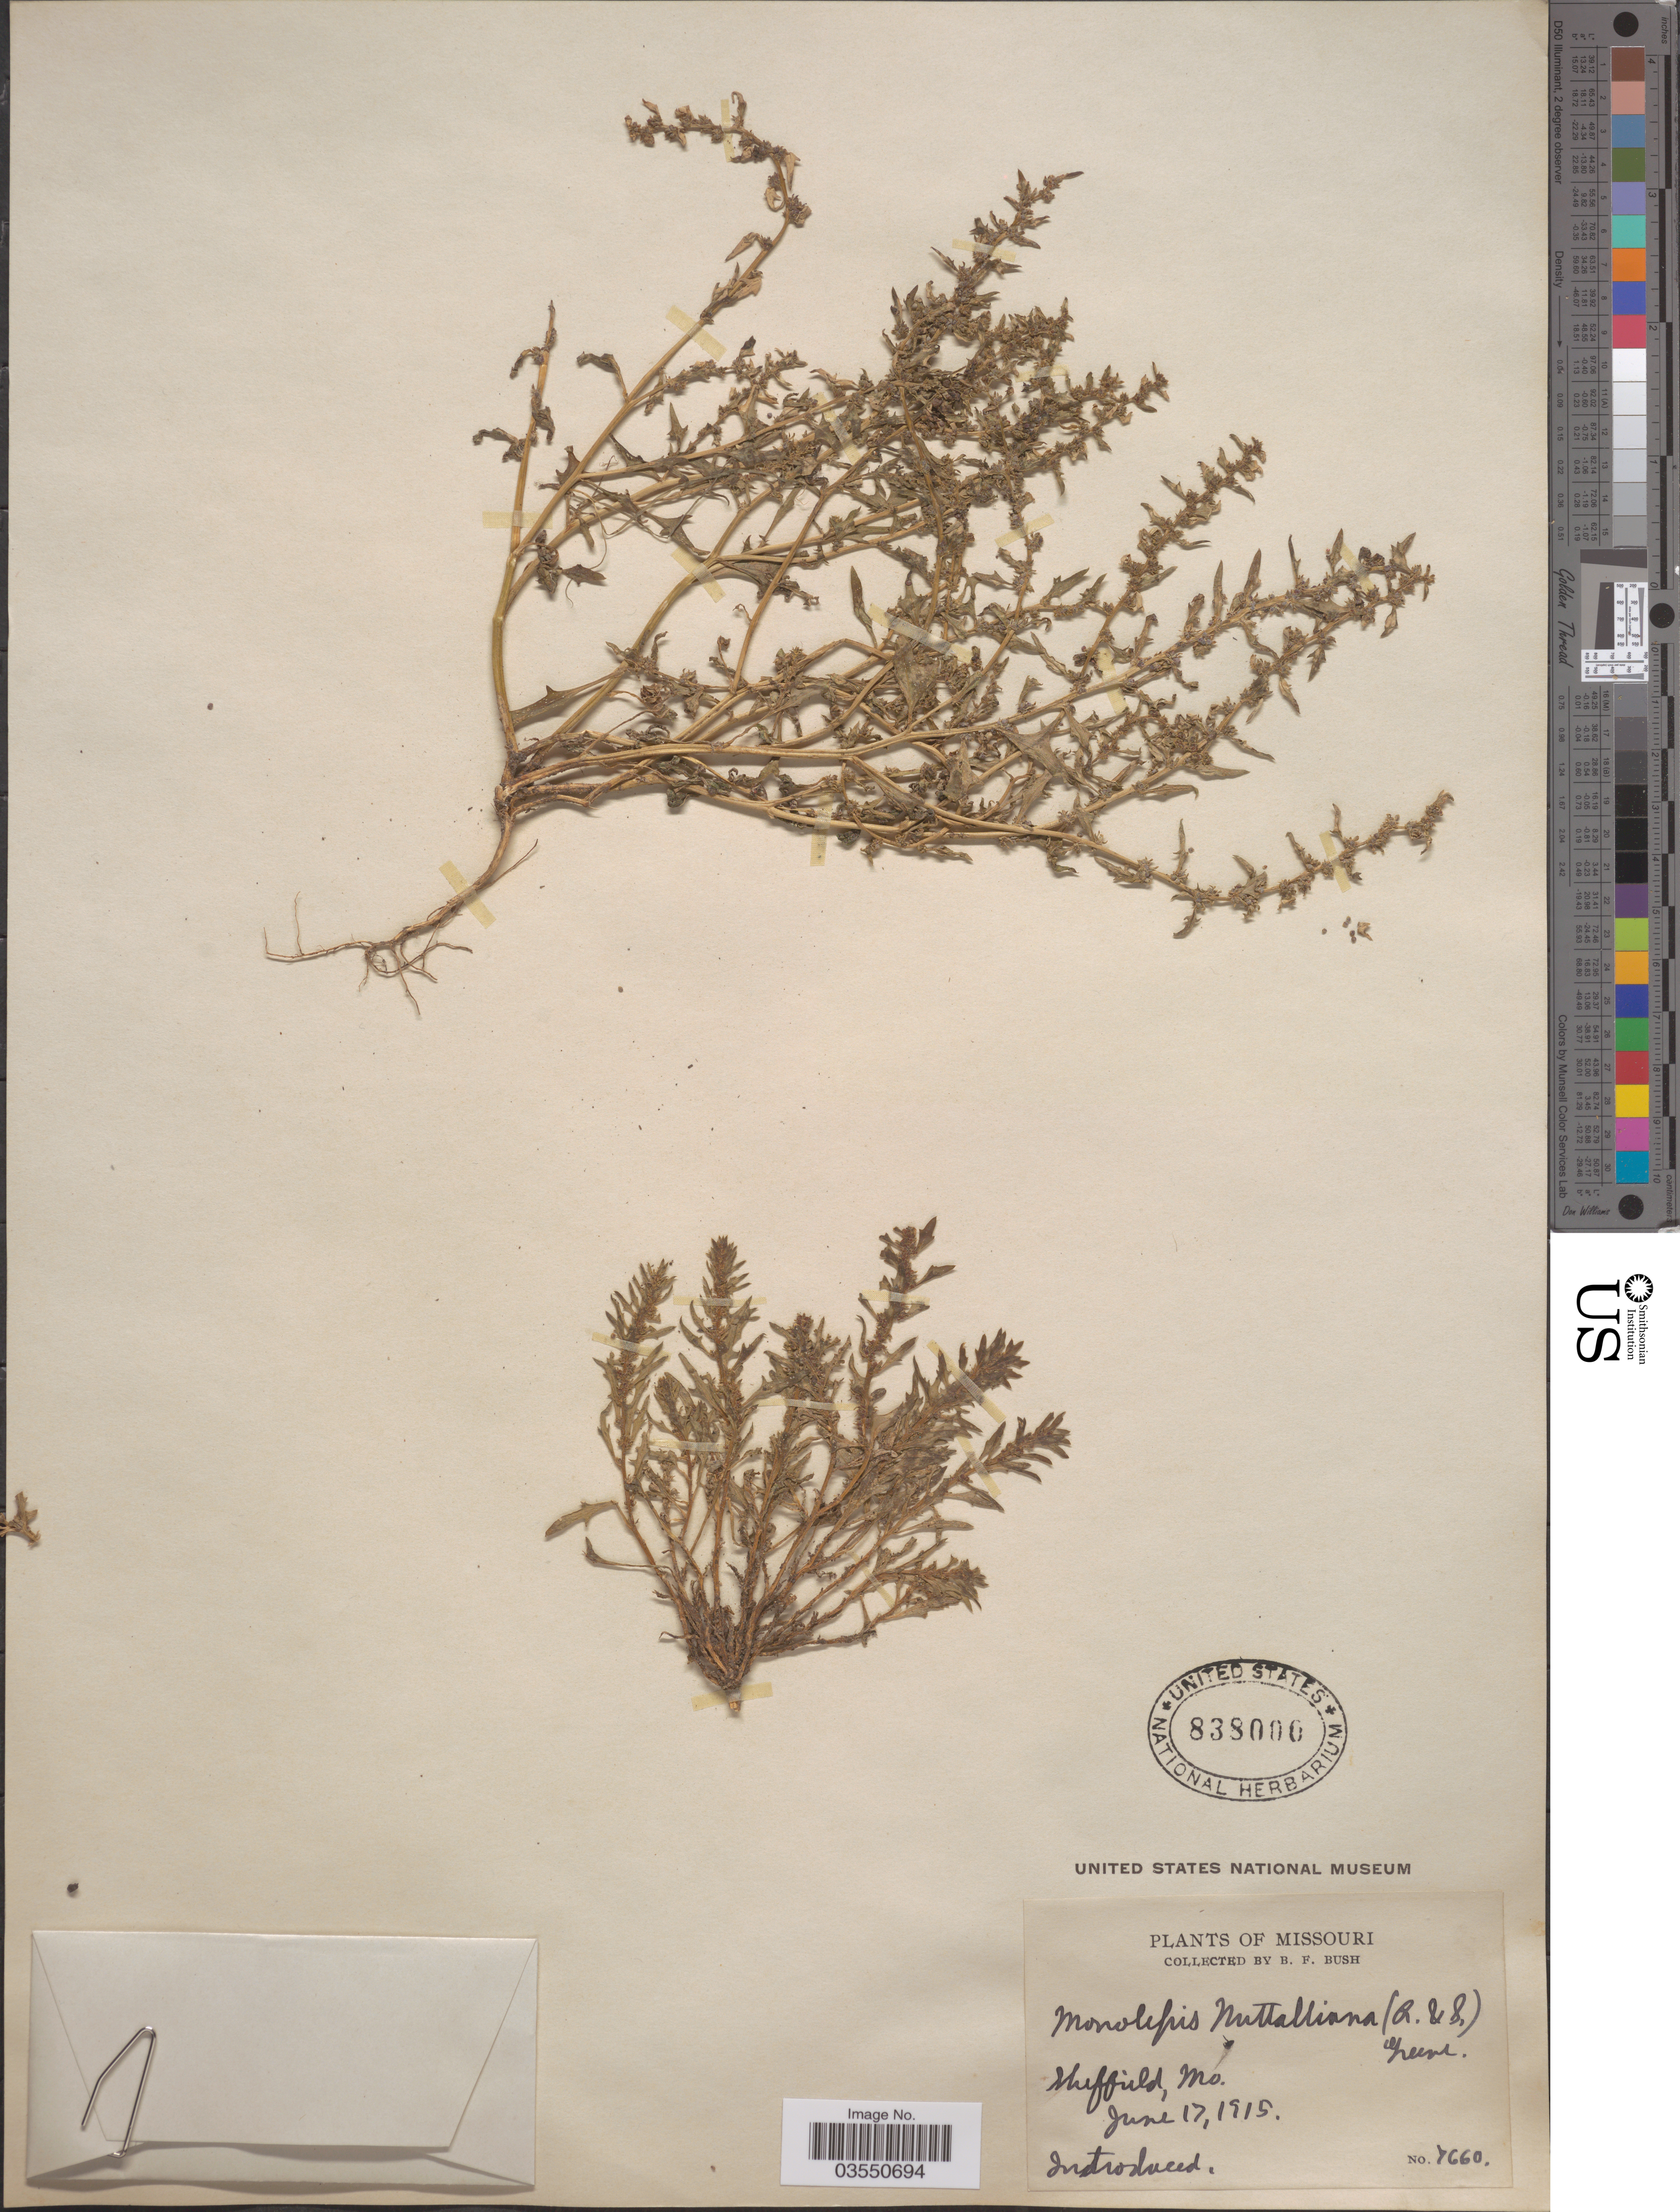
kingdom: Plantae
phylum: Tracheophyta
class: Magnoliopsida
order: Caryophyllales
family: Amaranthaceae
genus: Blitum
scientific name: Blitum nuttallianum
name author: Schult.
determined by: U.S. National Herbarium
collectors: B. F. Bush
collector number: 7660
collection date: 1915-06-17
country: United States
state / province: Missouri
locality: Sheffield.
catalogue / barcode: US 838000